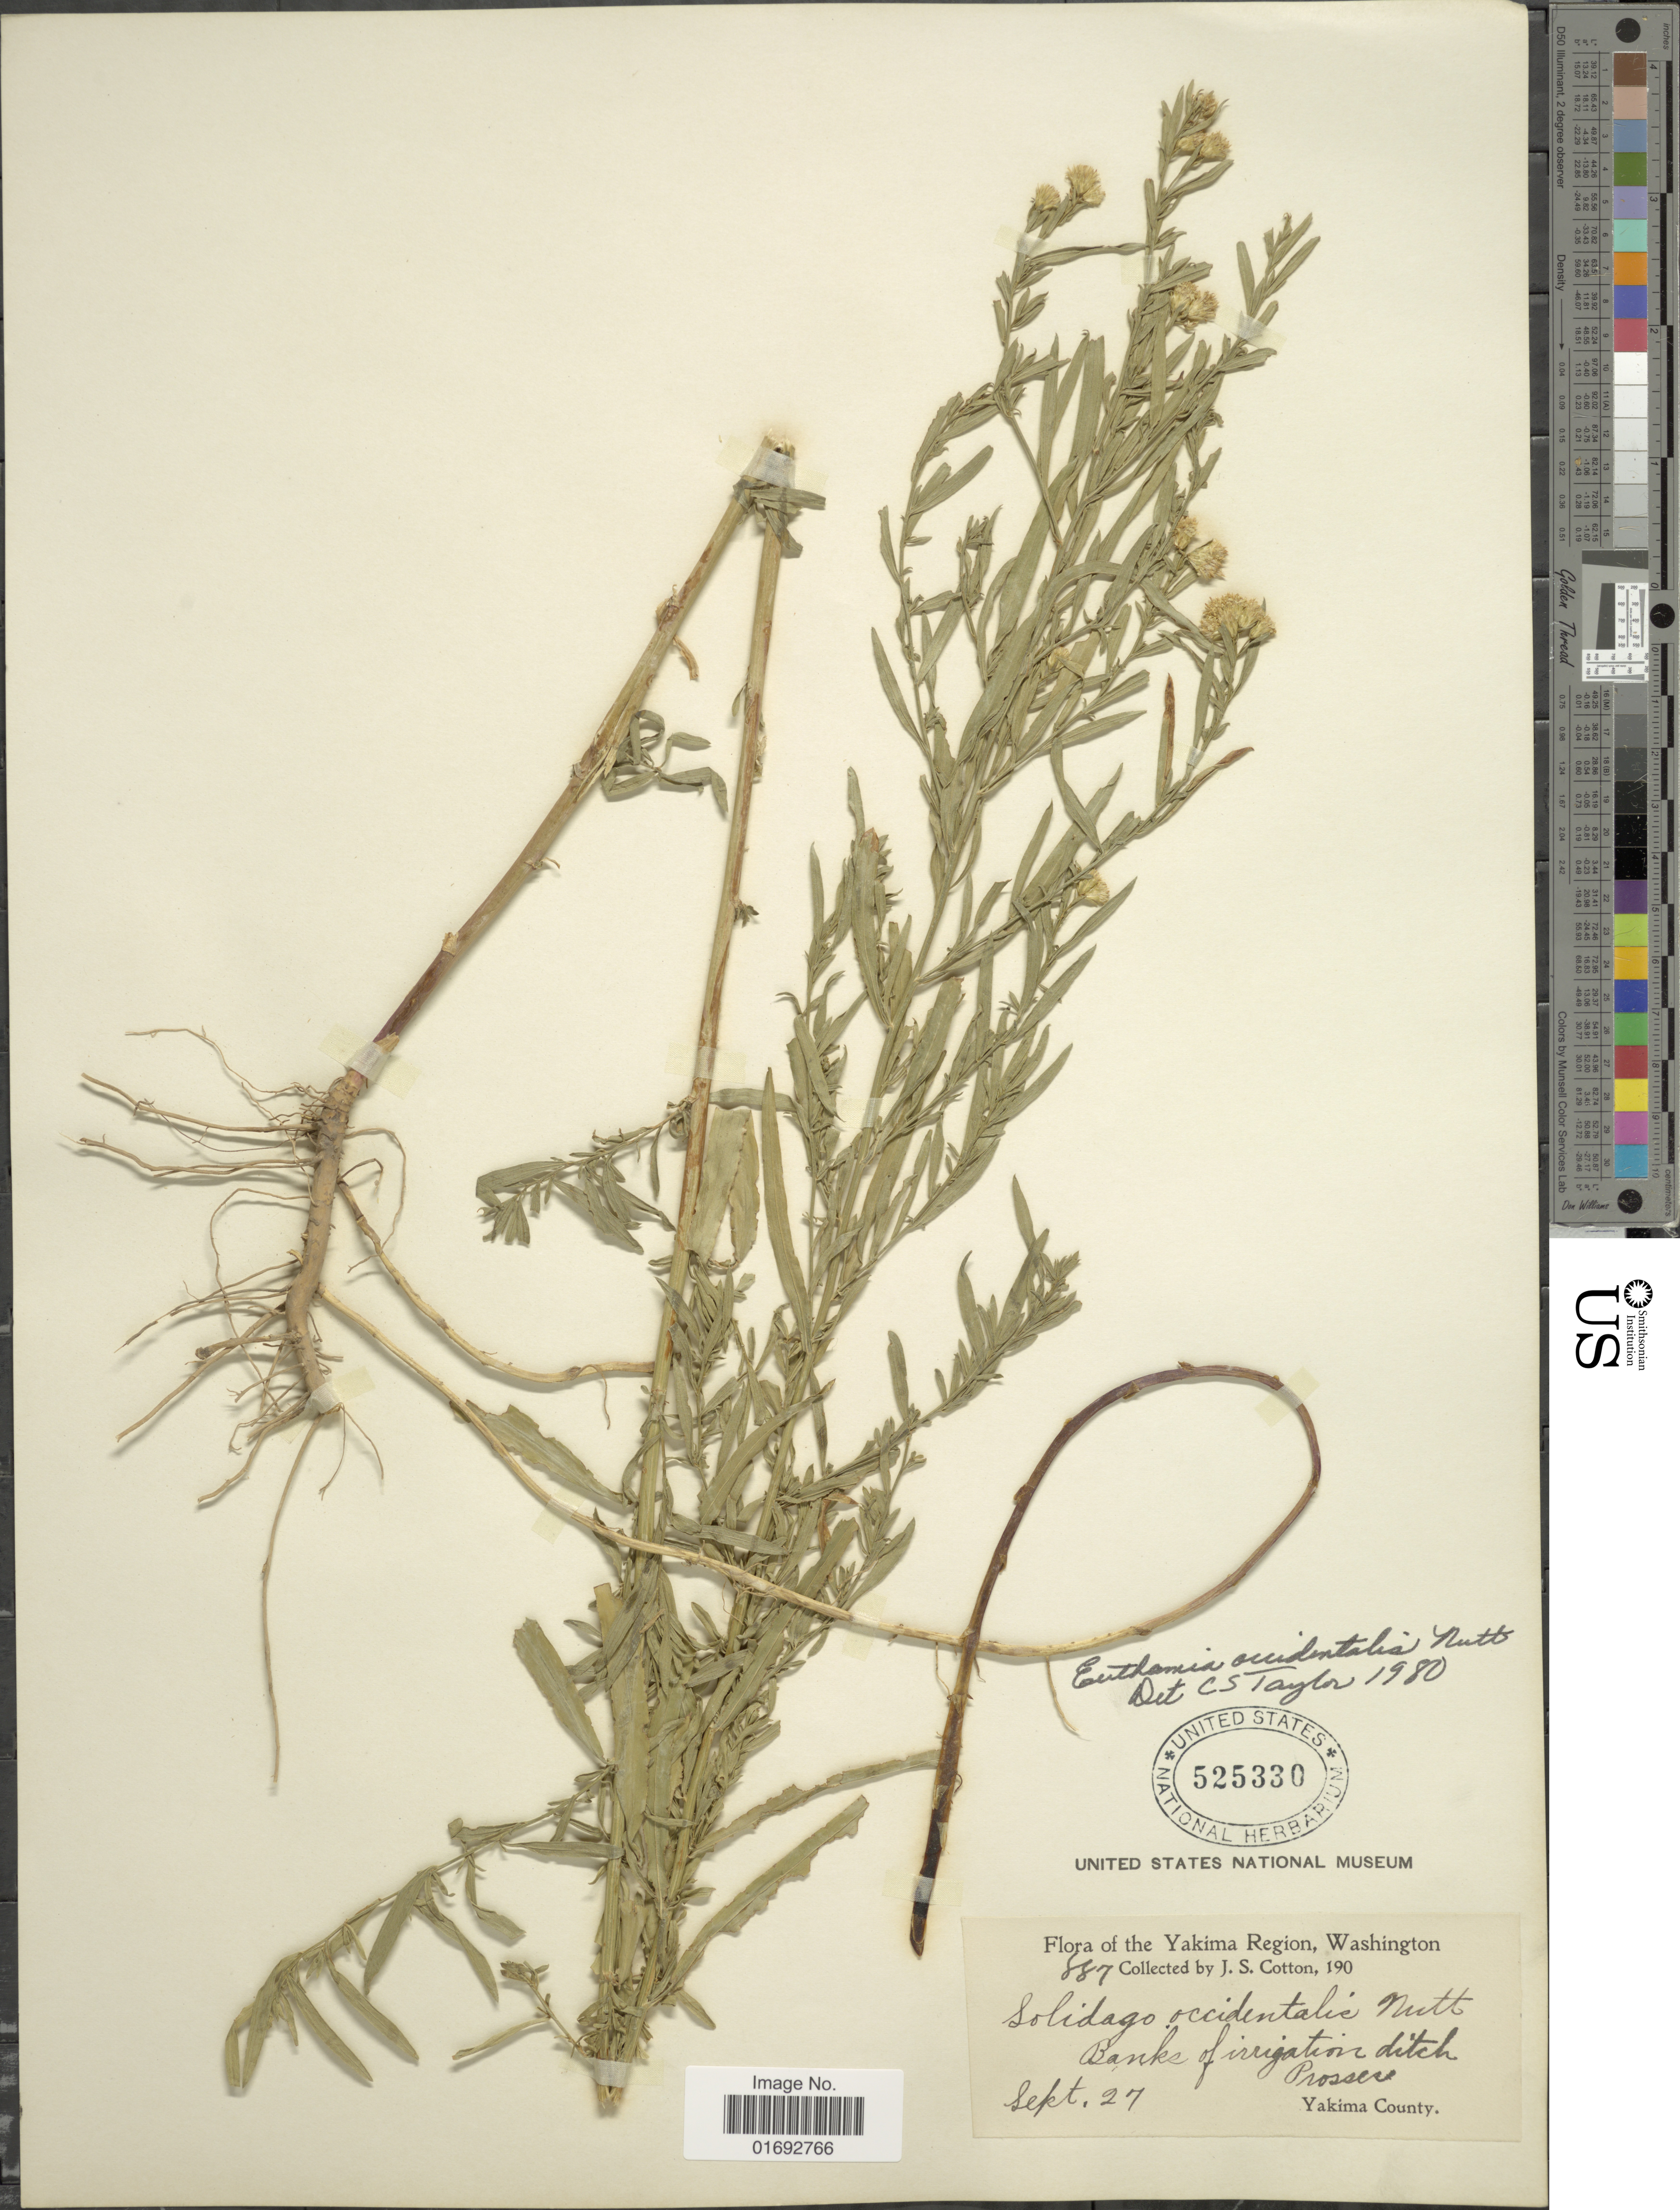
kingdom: Plantae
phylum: Tracheophyta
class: Magnoliopsida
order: Asterales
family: Asteraceae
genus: Euthamia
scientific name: Euthamia occidentalis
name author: Nutt.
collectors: J. S. Cotton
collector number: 190*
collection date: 1887-09-27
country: United States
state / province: Washington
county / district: Yakima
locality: Yakima Region, Prosser, Yakima County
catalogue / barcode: US 525330